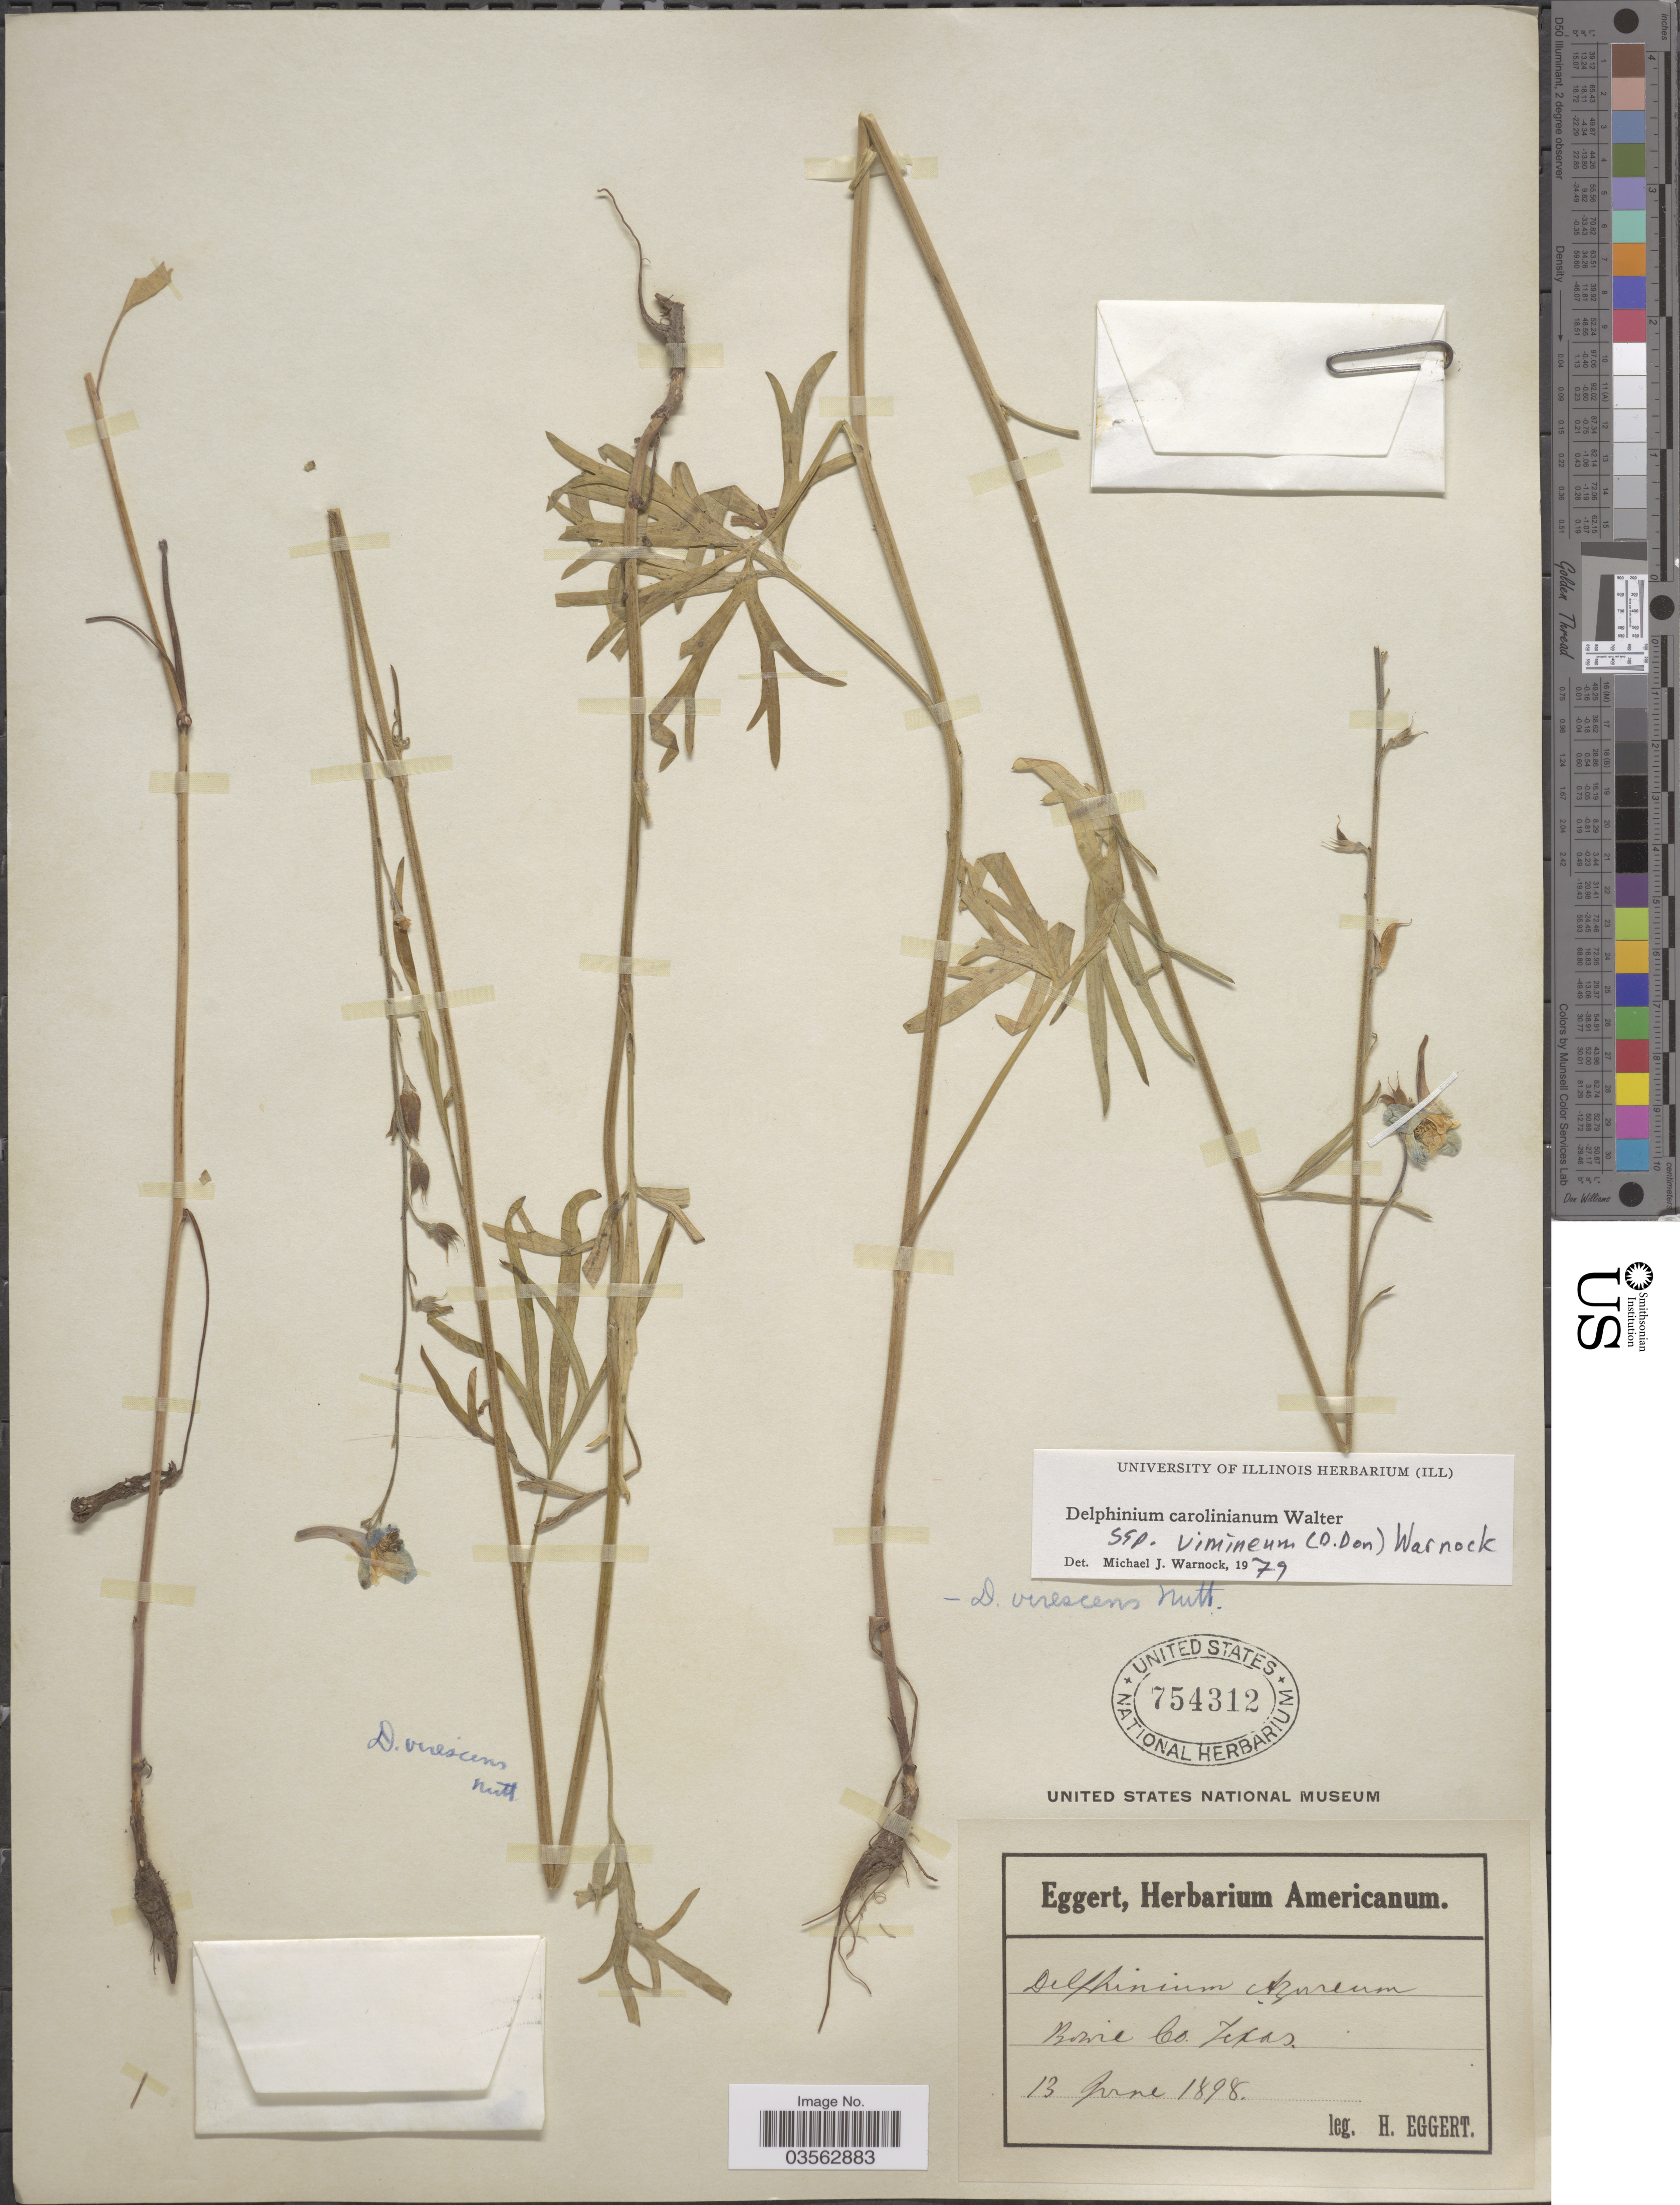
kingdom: Plantae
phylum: Tracheophyta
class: Magnoliopsida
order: Ranunculales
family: Ranunculaceae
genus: Delphinium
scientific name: Delphinium carolinianum subsp. vimineum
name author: Walter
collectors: H. Eggert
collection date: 1898-06-13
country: United States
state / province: Texas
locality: Bowie Co.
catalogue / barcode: US 754312